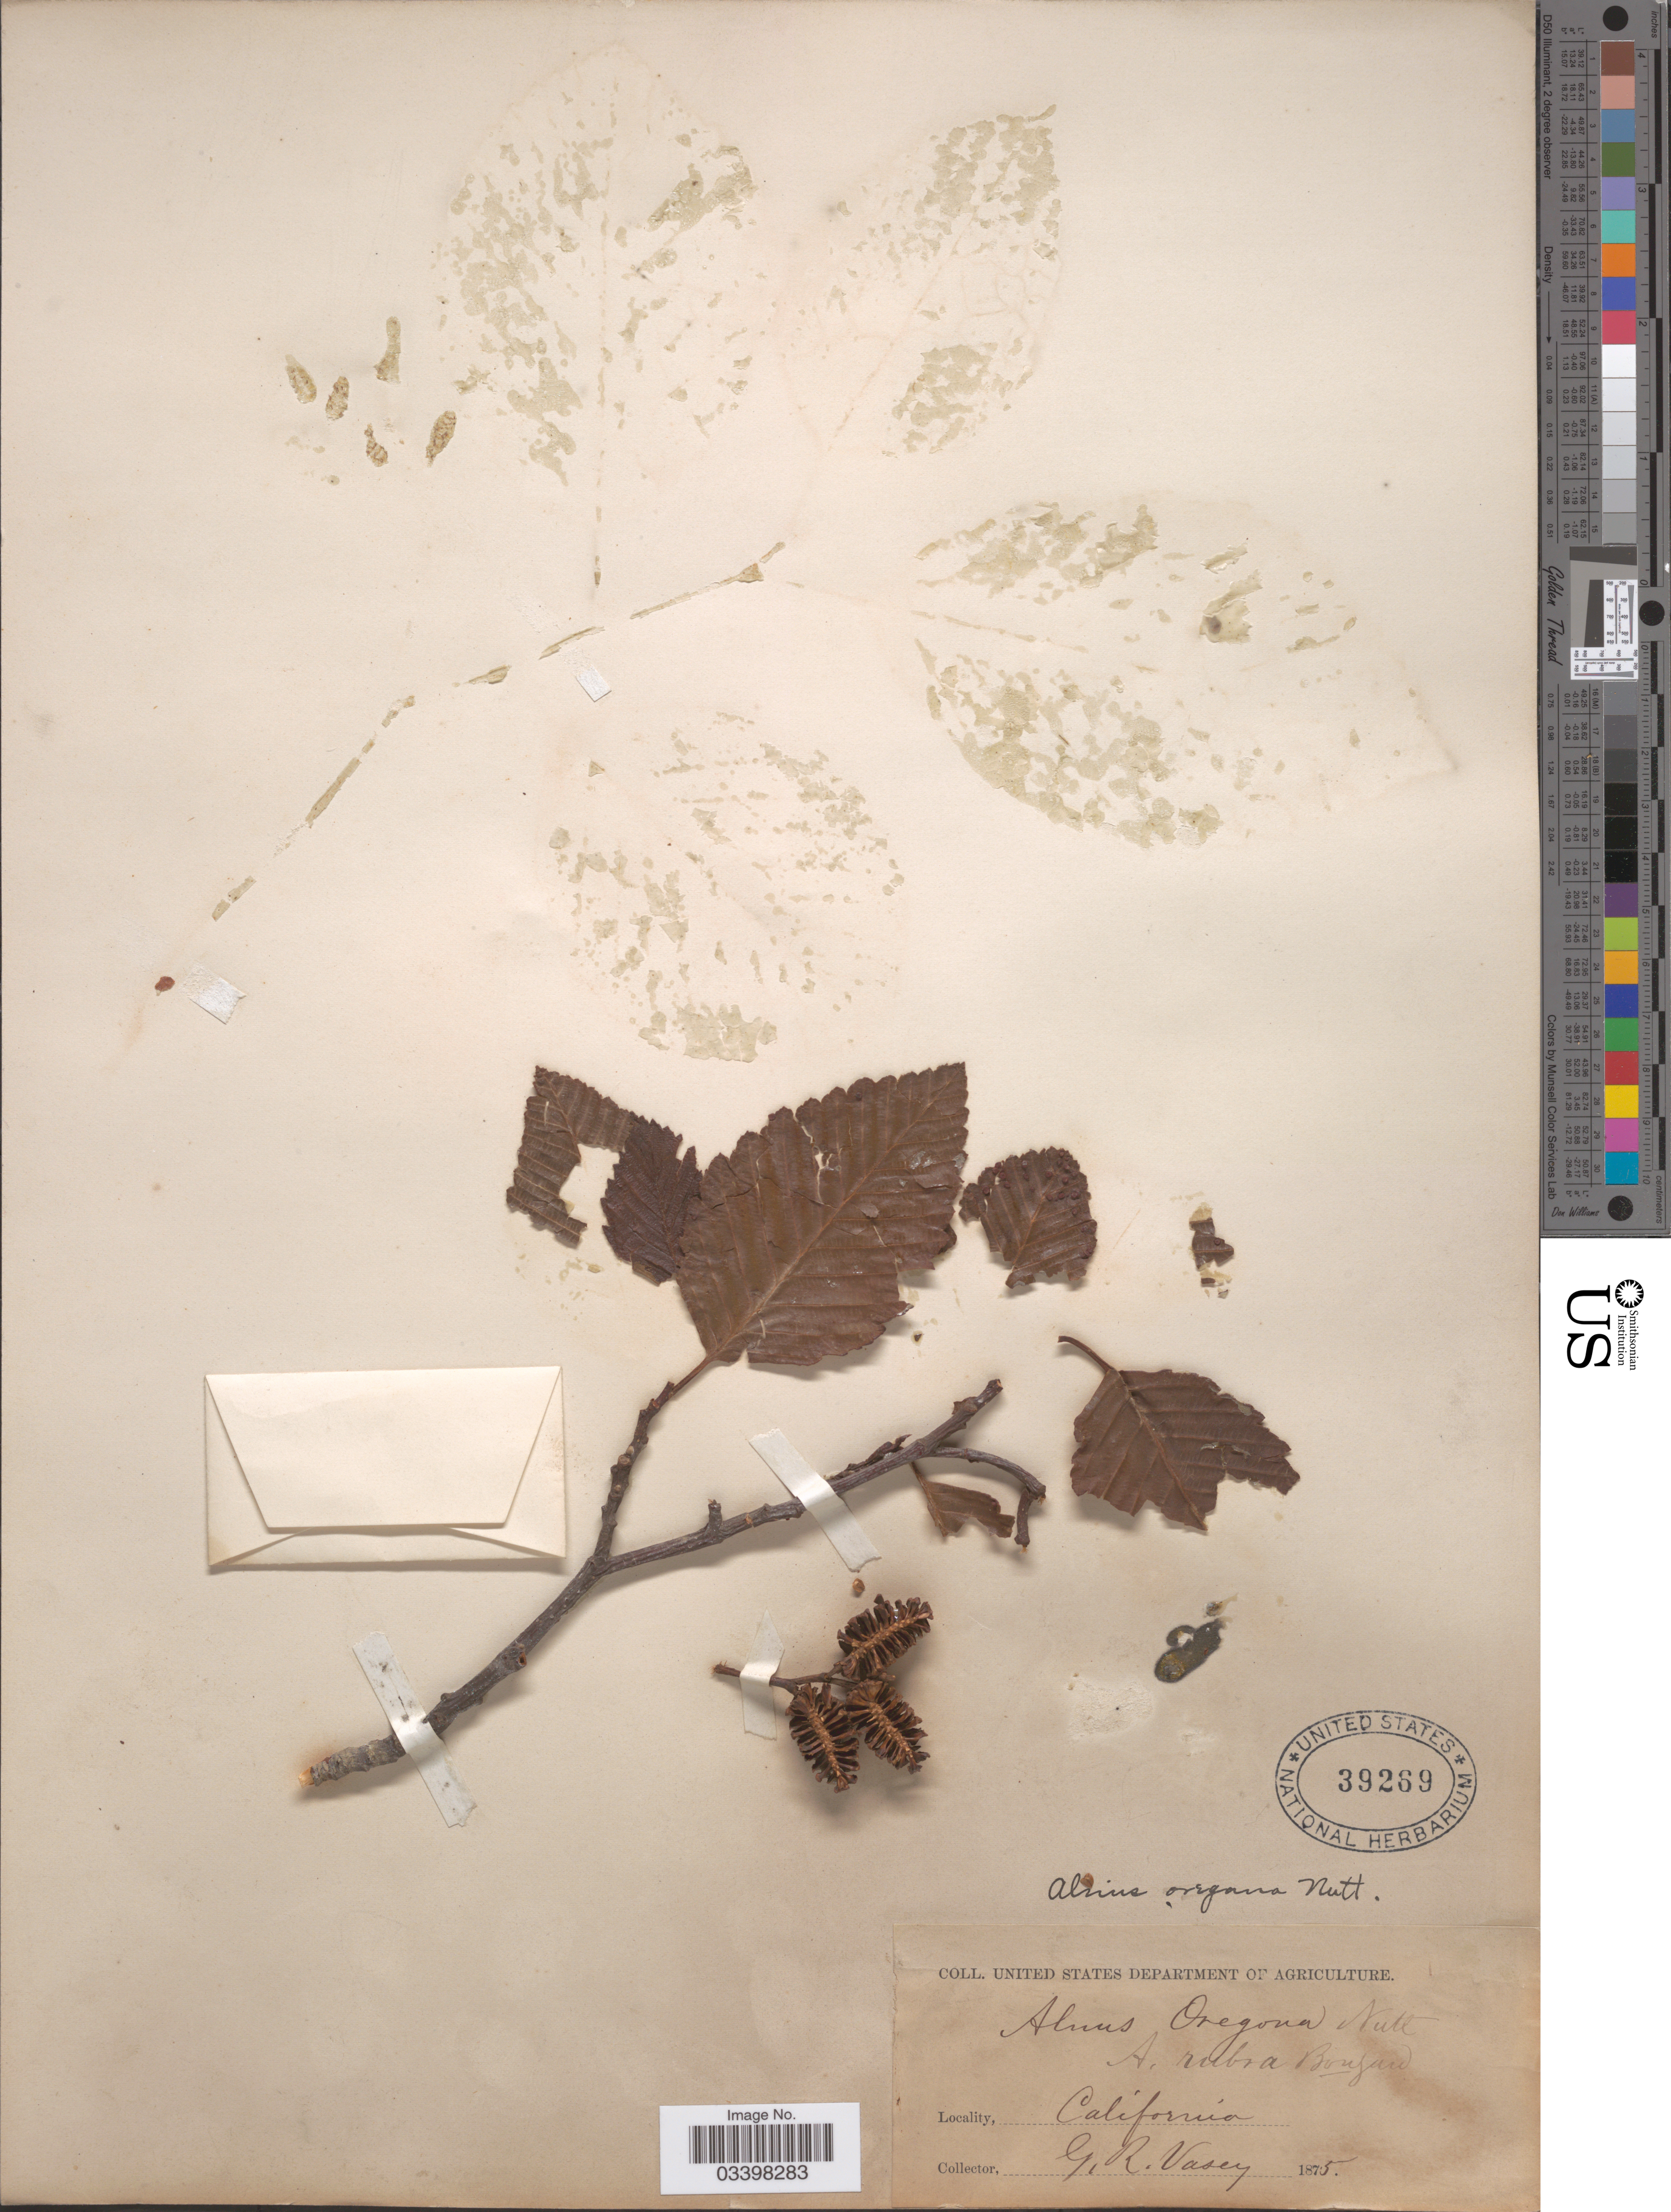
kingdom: Plantae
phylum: Tracheophyta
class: Magnoliopsida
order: Fagales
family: Betulaceae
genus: Alnus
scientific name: Alnus rubra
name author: Bong.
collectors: G. R. Vasey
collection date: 1875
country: United States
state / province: California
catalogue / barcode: US 39269